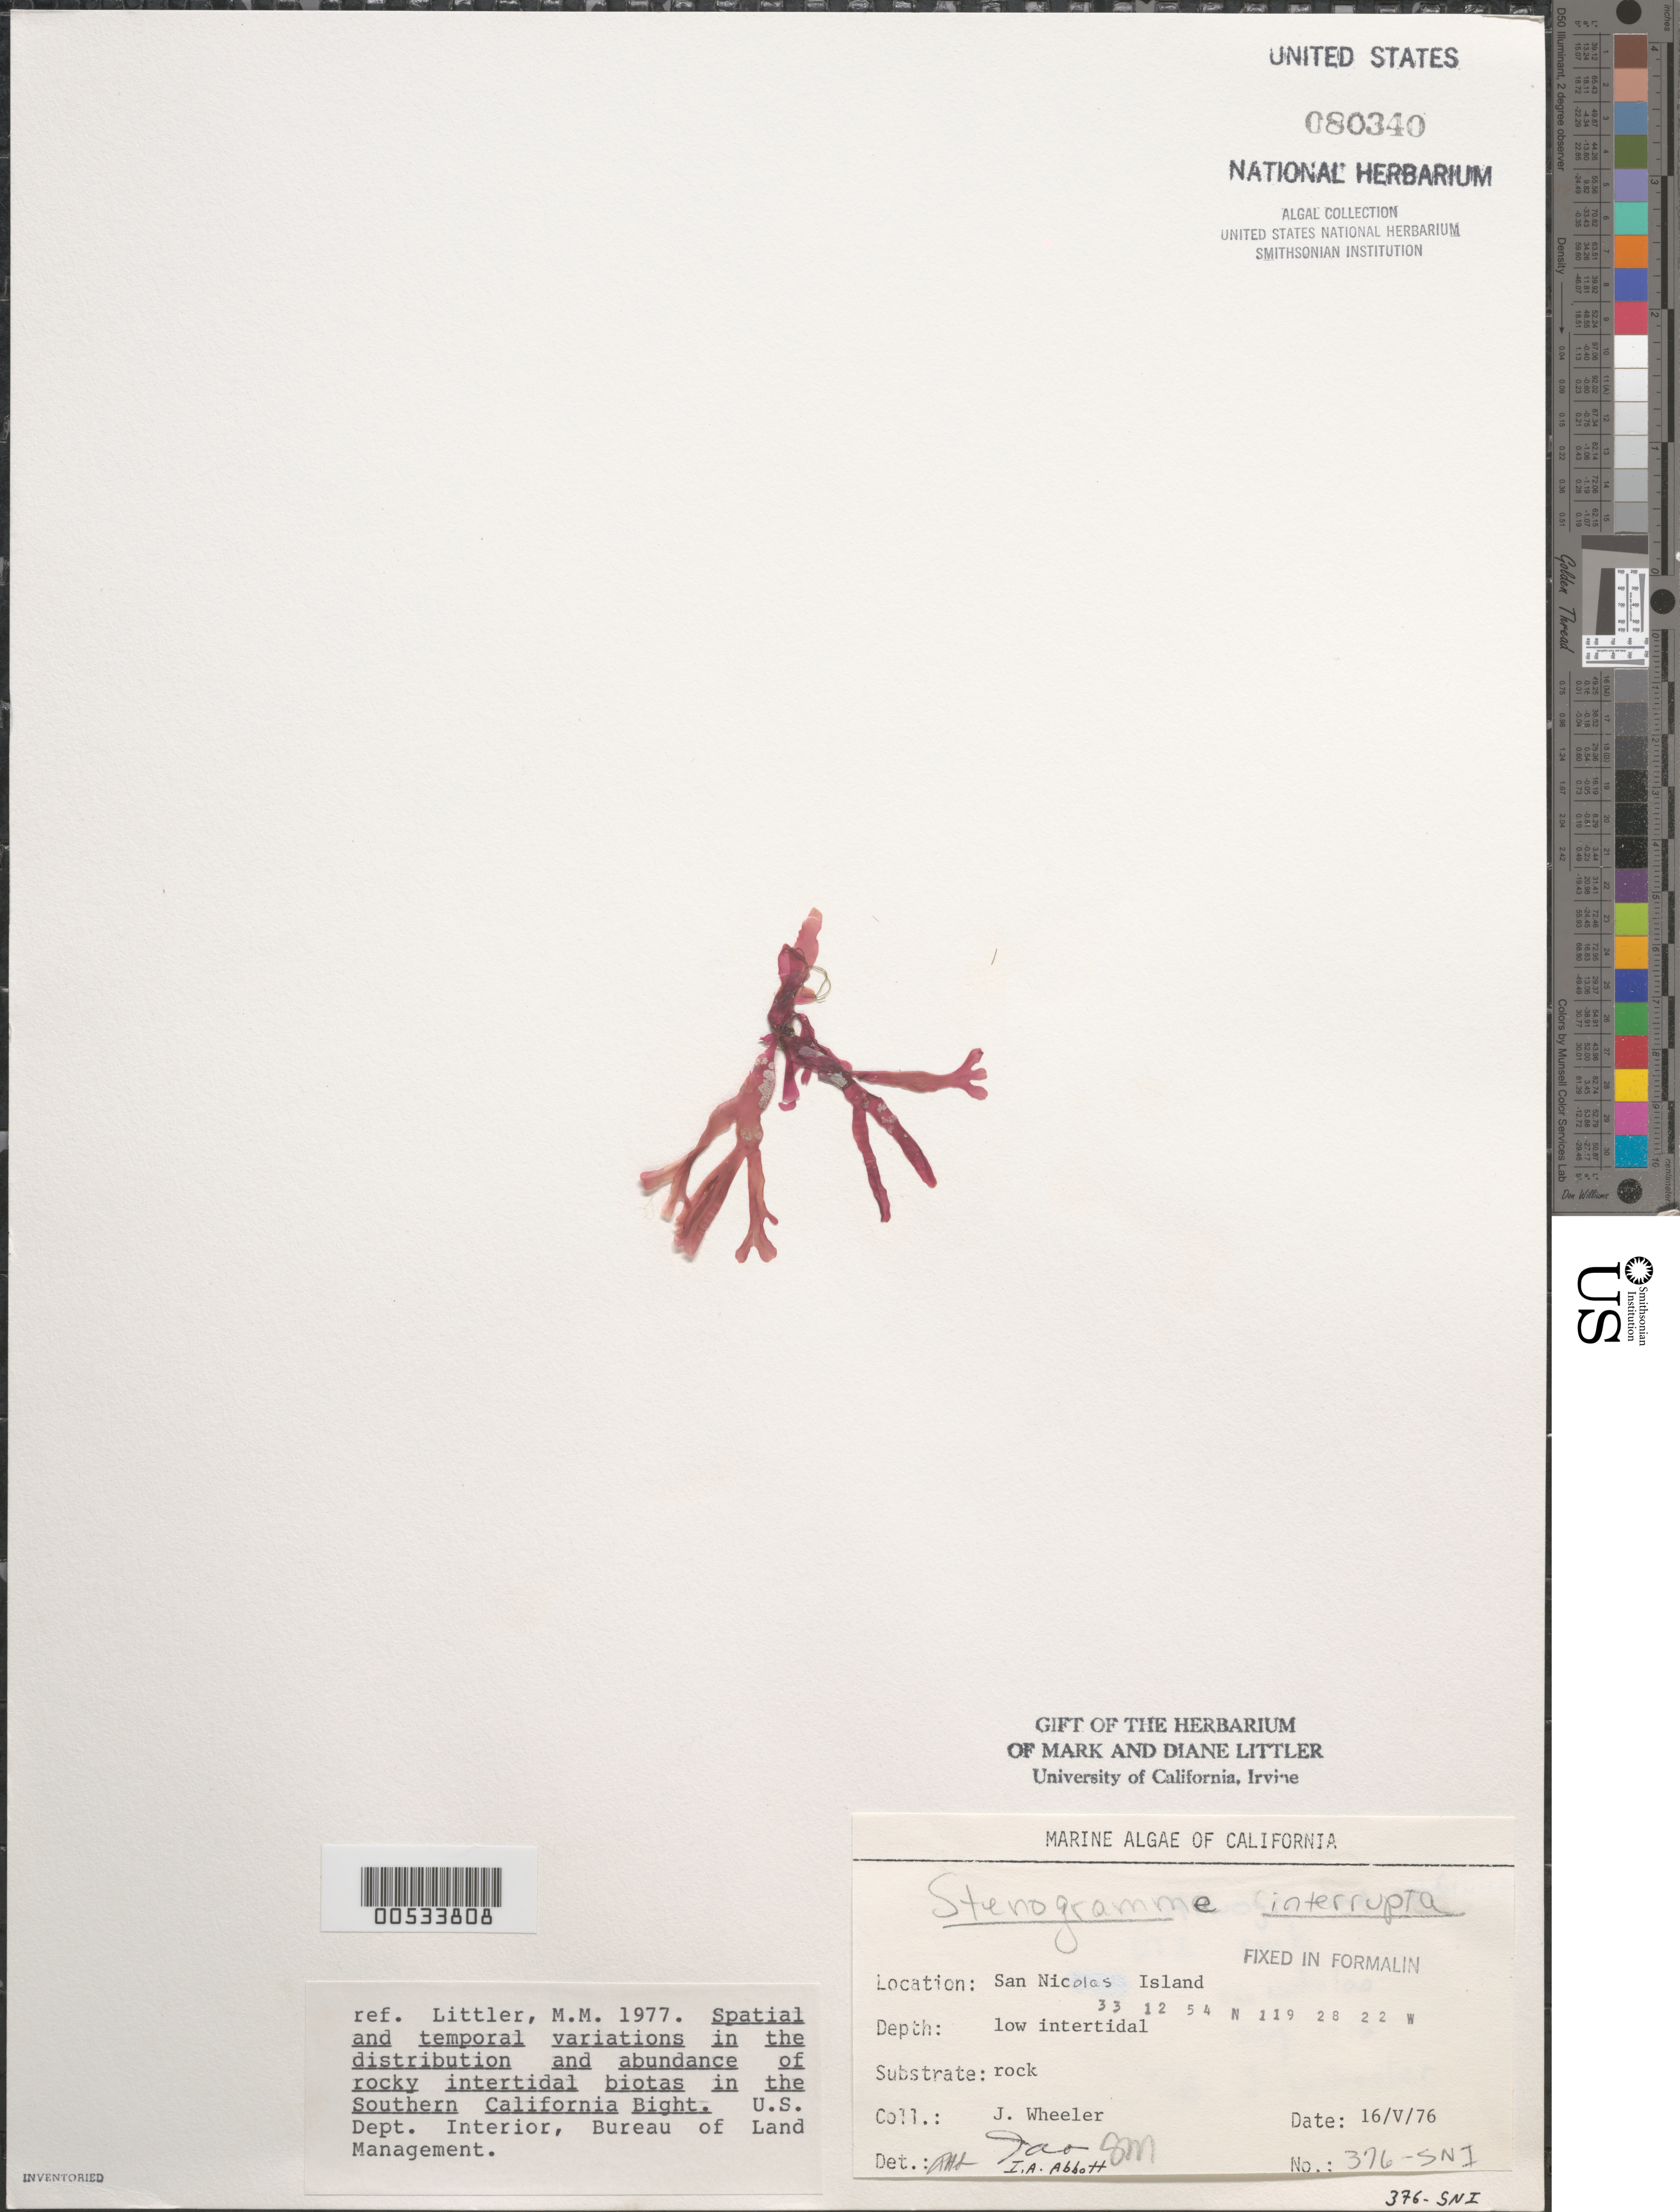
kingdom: Plantae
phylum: Rhodophyta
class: Florideophyceae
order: Gigartinales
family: Phyllophoraceae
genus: Stenogramma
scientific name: Stenogramma interruptum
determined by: Abbott, I. A.; et al.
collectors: J. L. Wheeler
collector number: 376-SNI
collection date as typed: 16 May 1976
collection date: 1976-05-16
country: United States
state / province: California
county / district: Ventura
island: San Nicolas Island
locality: Dutch Harbor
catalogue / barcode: US 80340